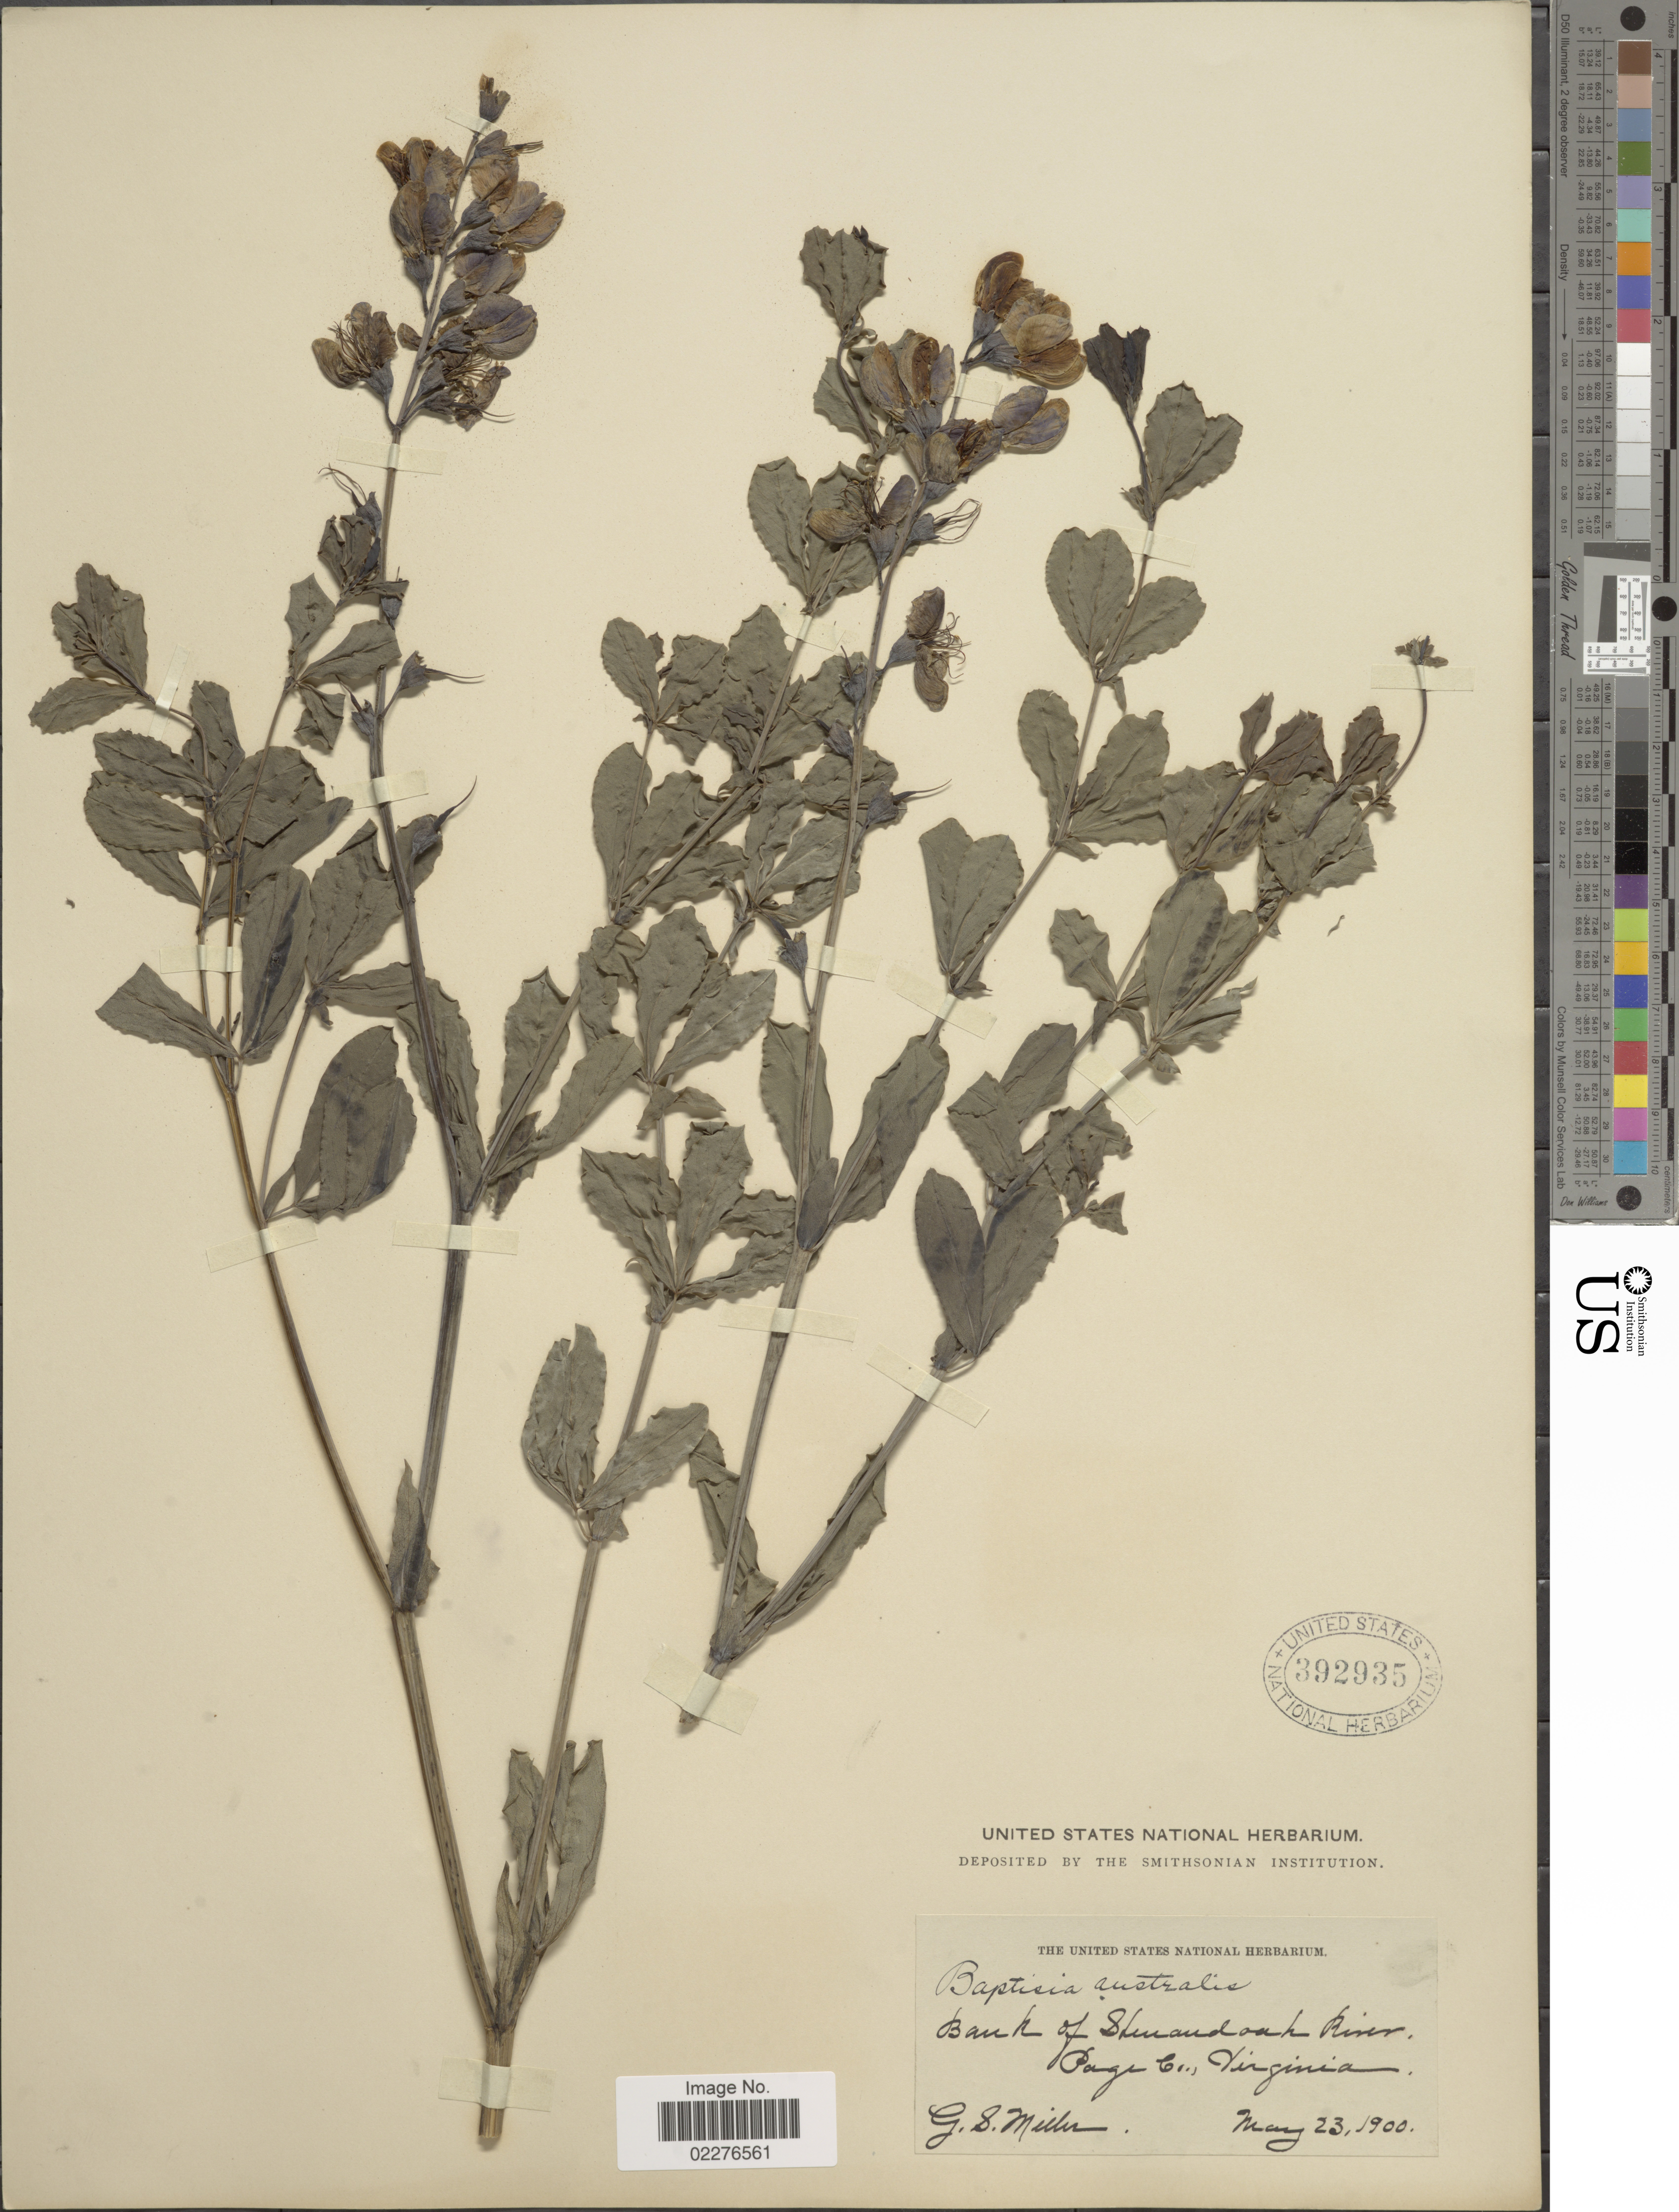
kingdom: Plantae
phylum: Tracheophyta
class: Magnoliopsida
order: Fabales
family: Fabaceae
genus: Baptisia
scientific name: Baptisia australis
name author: (L.) R. Br.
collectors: G. S. Miller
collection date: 1900-05-23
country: United States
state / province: Virginia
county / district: Page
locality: Bank of Shenandoah River, Page Co.,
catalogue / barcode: US 392935